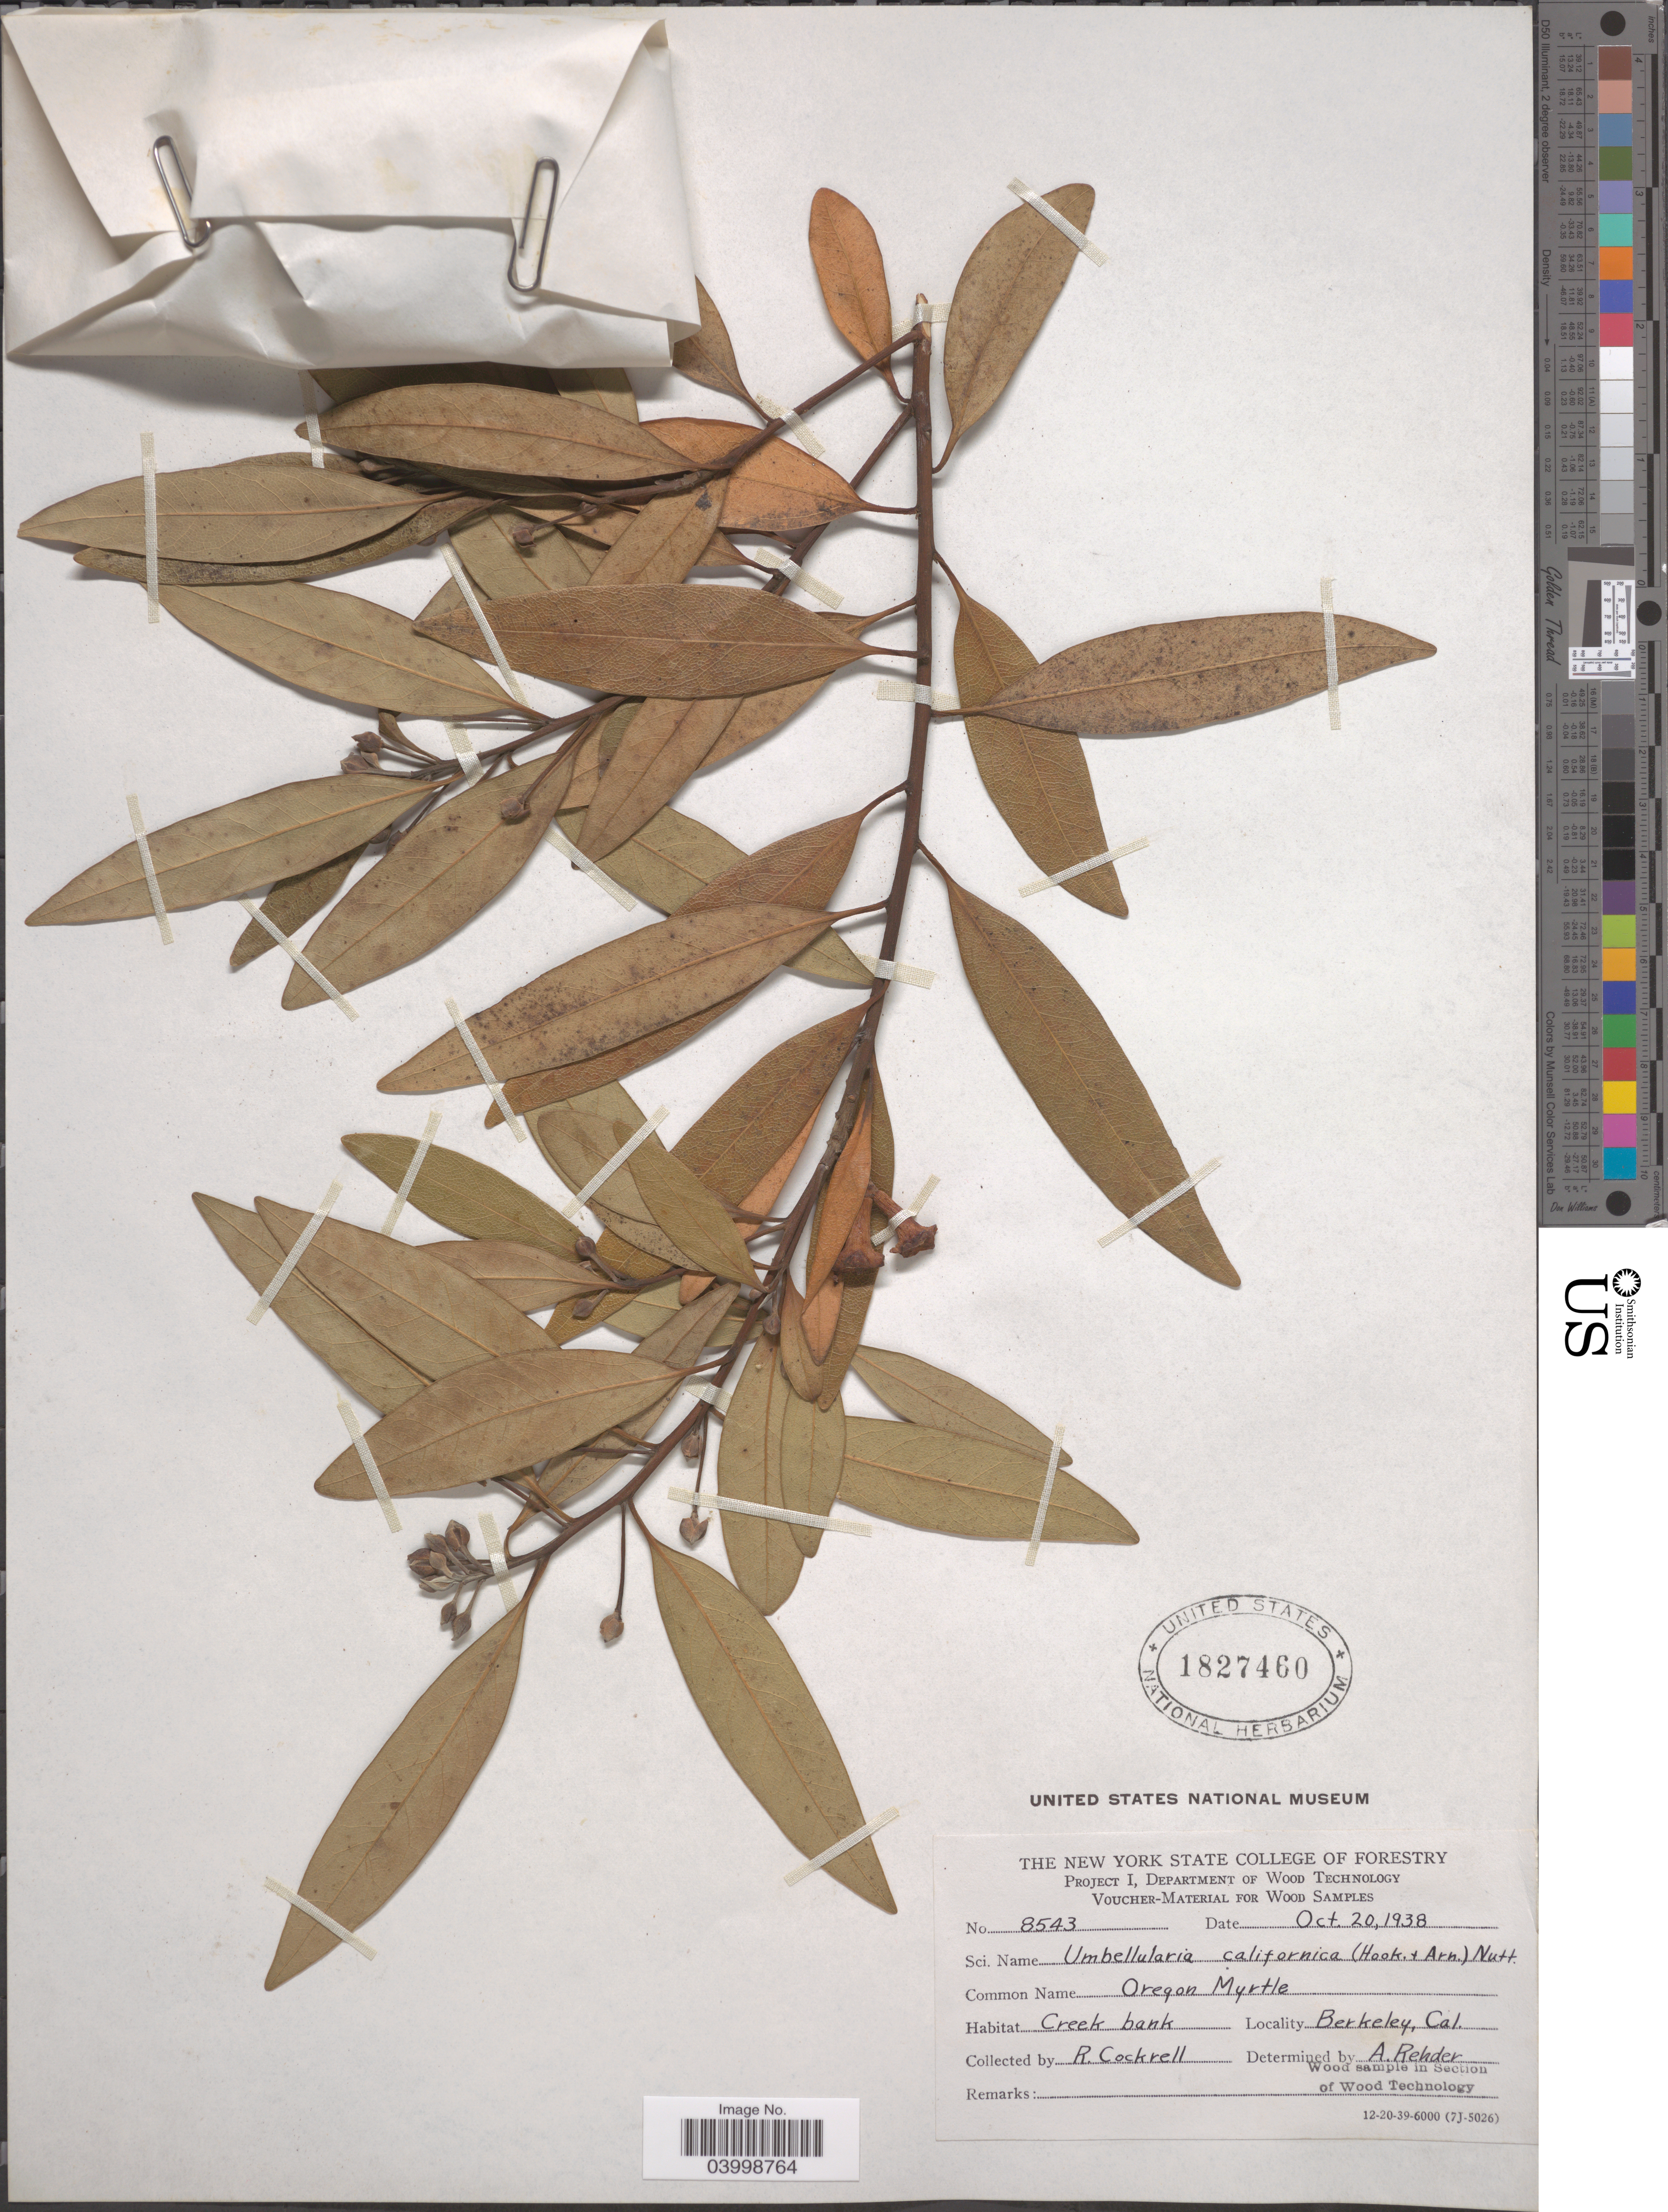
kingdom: Plantae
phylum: Tracheophyta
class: Magnoliopsida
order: Laurales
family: Lauraceae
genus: Umbellularia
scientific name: Umbellularia californica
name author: (Hook. & Arn.) Nutt.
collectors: R. Cockrell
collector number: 8543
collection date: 1938-10-20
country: United States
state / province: California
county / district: Alameda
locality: Creek bank. Berkeley.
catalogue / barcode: US 1827460